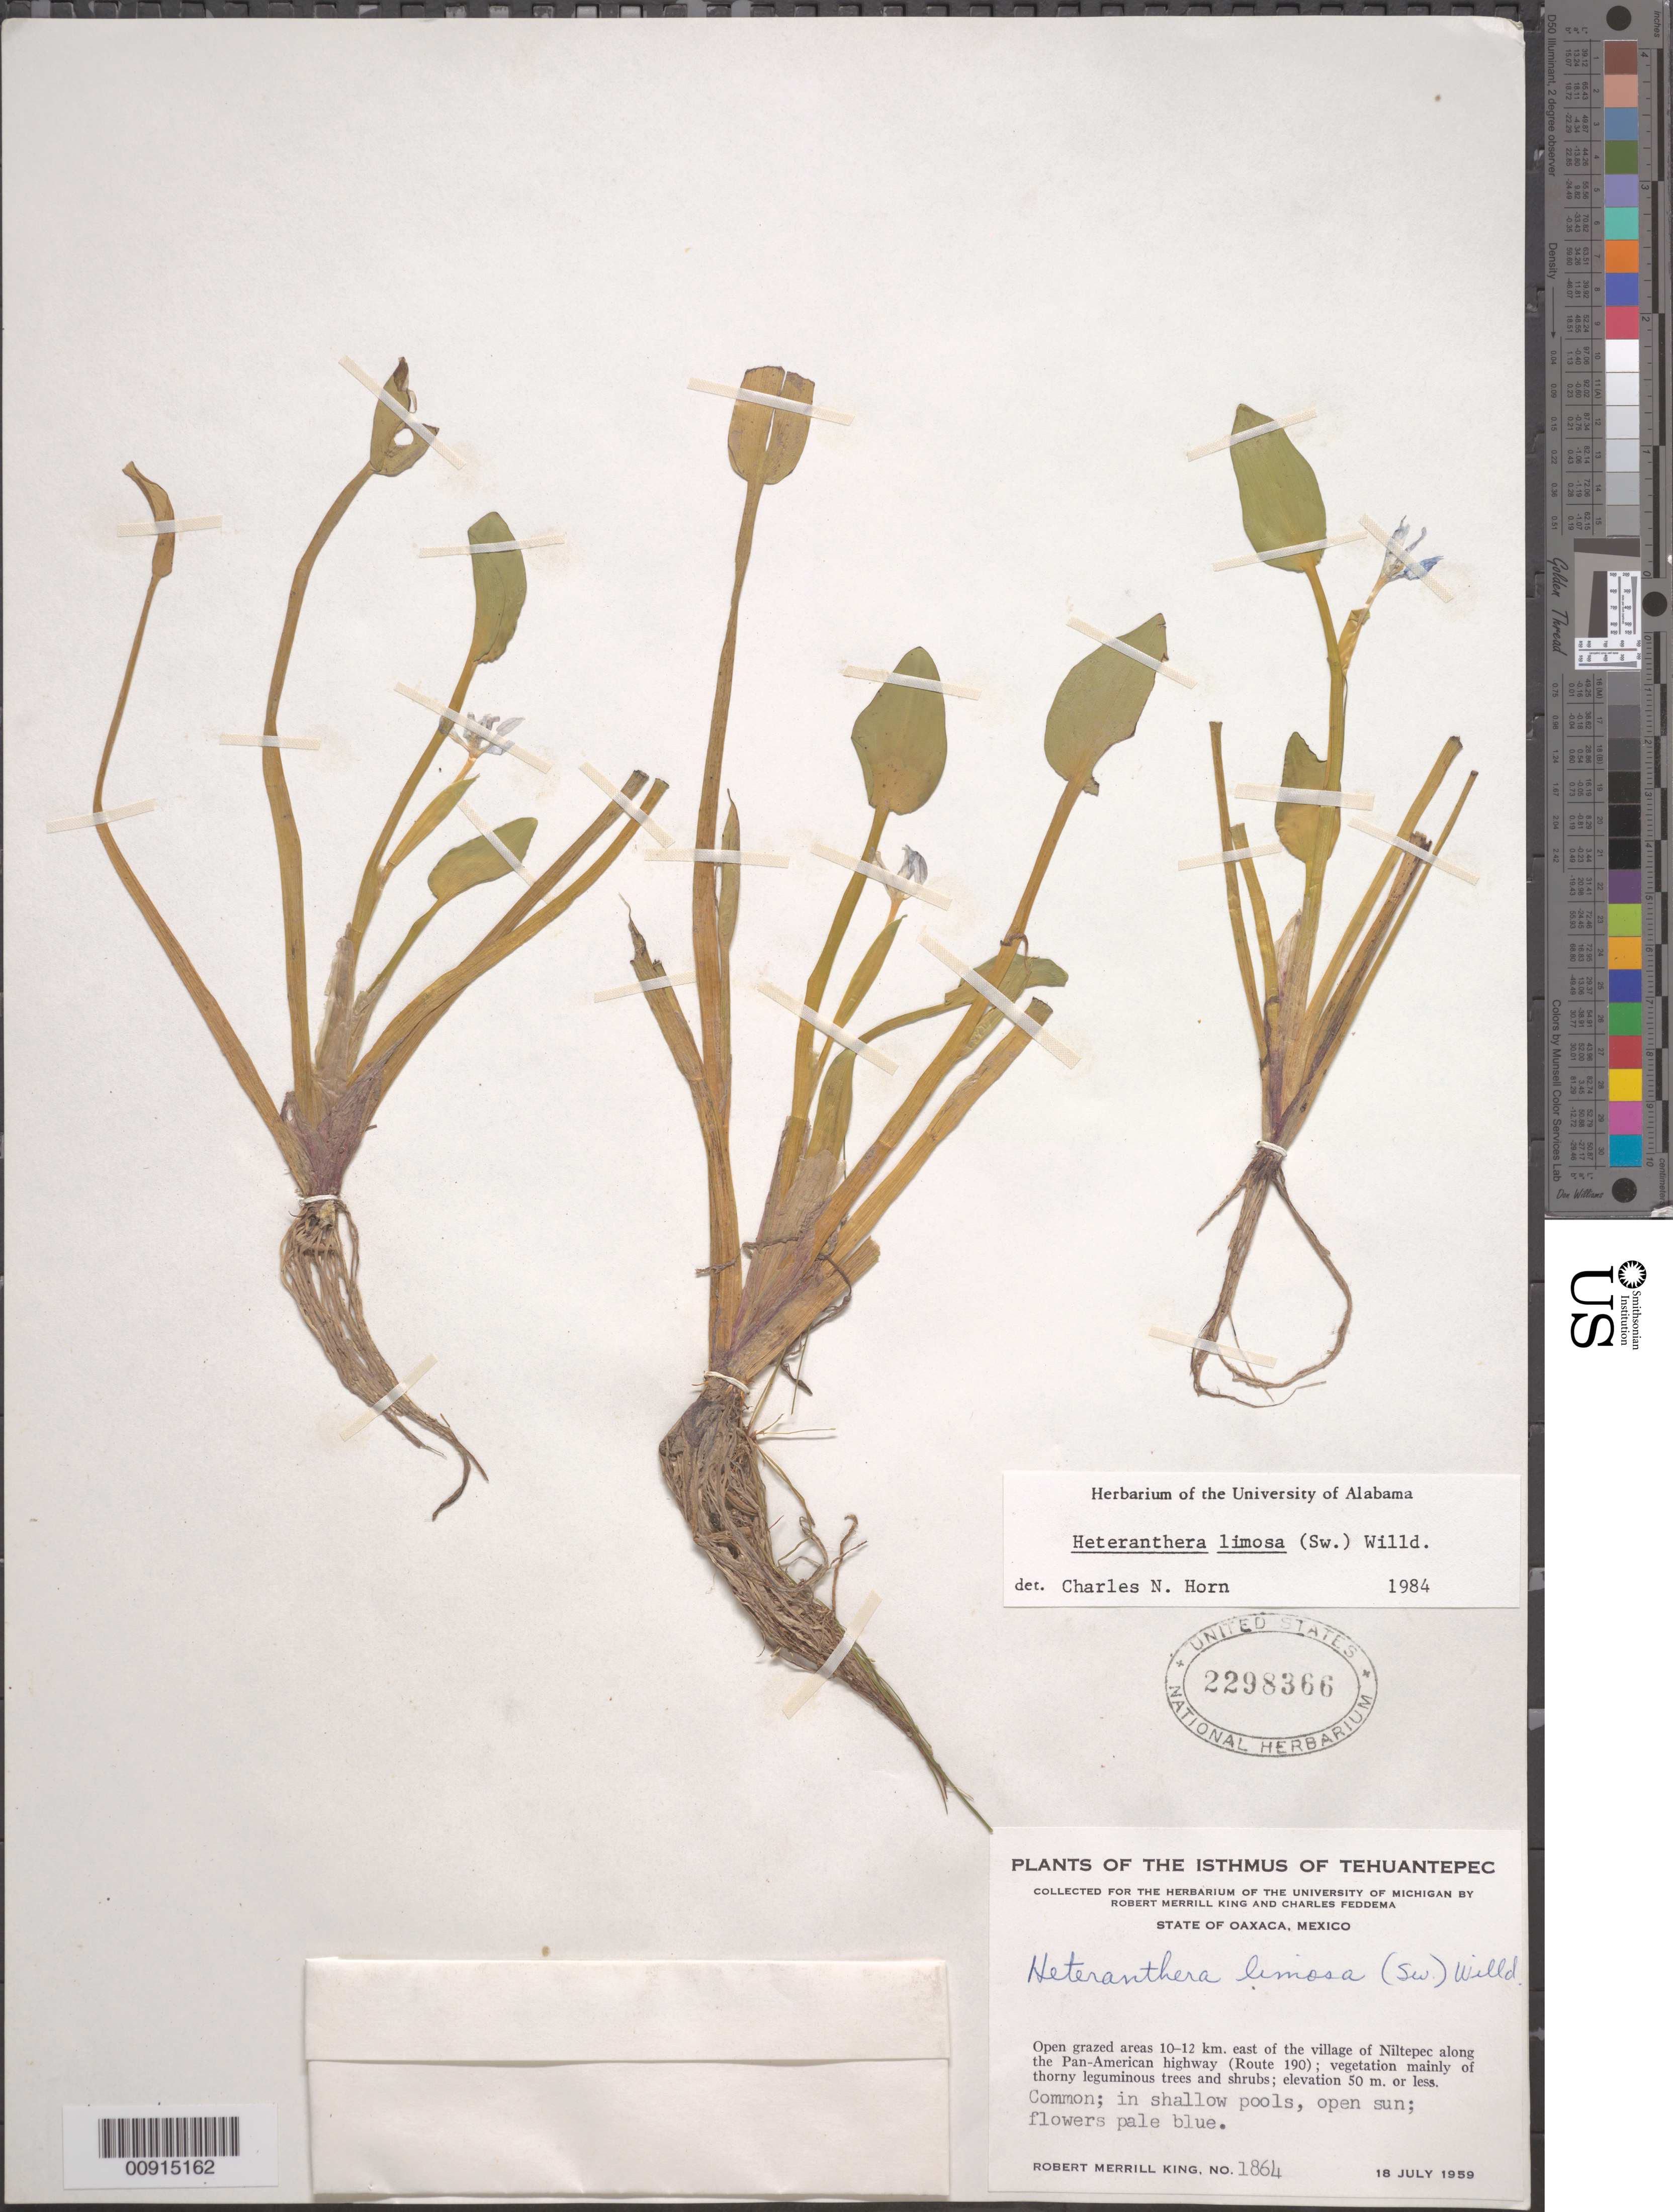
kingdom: Plantae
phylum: Tracheophyta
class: Liliopsida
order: Commelinales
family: Pontederiaceae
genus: Heteranthera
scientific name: Heteranthera limosa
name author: (Sw.) Willd.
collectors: R. M. King & C. Feddema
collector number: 1864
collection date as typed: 18 Jul 1959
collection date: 1959-07-18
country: Mexico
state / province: Oaxaca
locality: Open grazed areas 10-12 km. east of the village of Niltepec along the Pan-American highway (Route 190). Isthmus of Tehuantepec, State of Oaxaca.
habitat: In swallow pools, open sun; vegetation mainly of thorny leguminous trees and shrubs.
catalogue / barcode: US 2298366